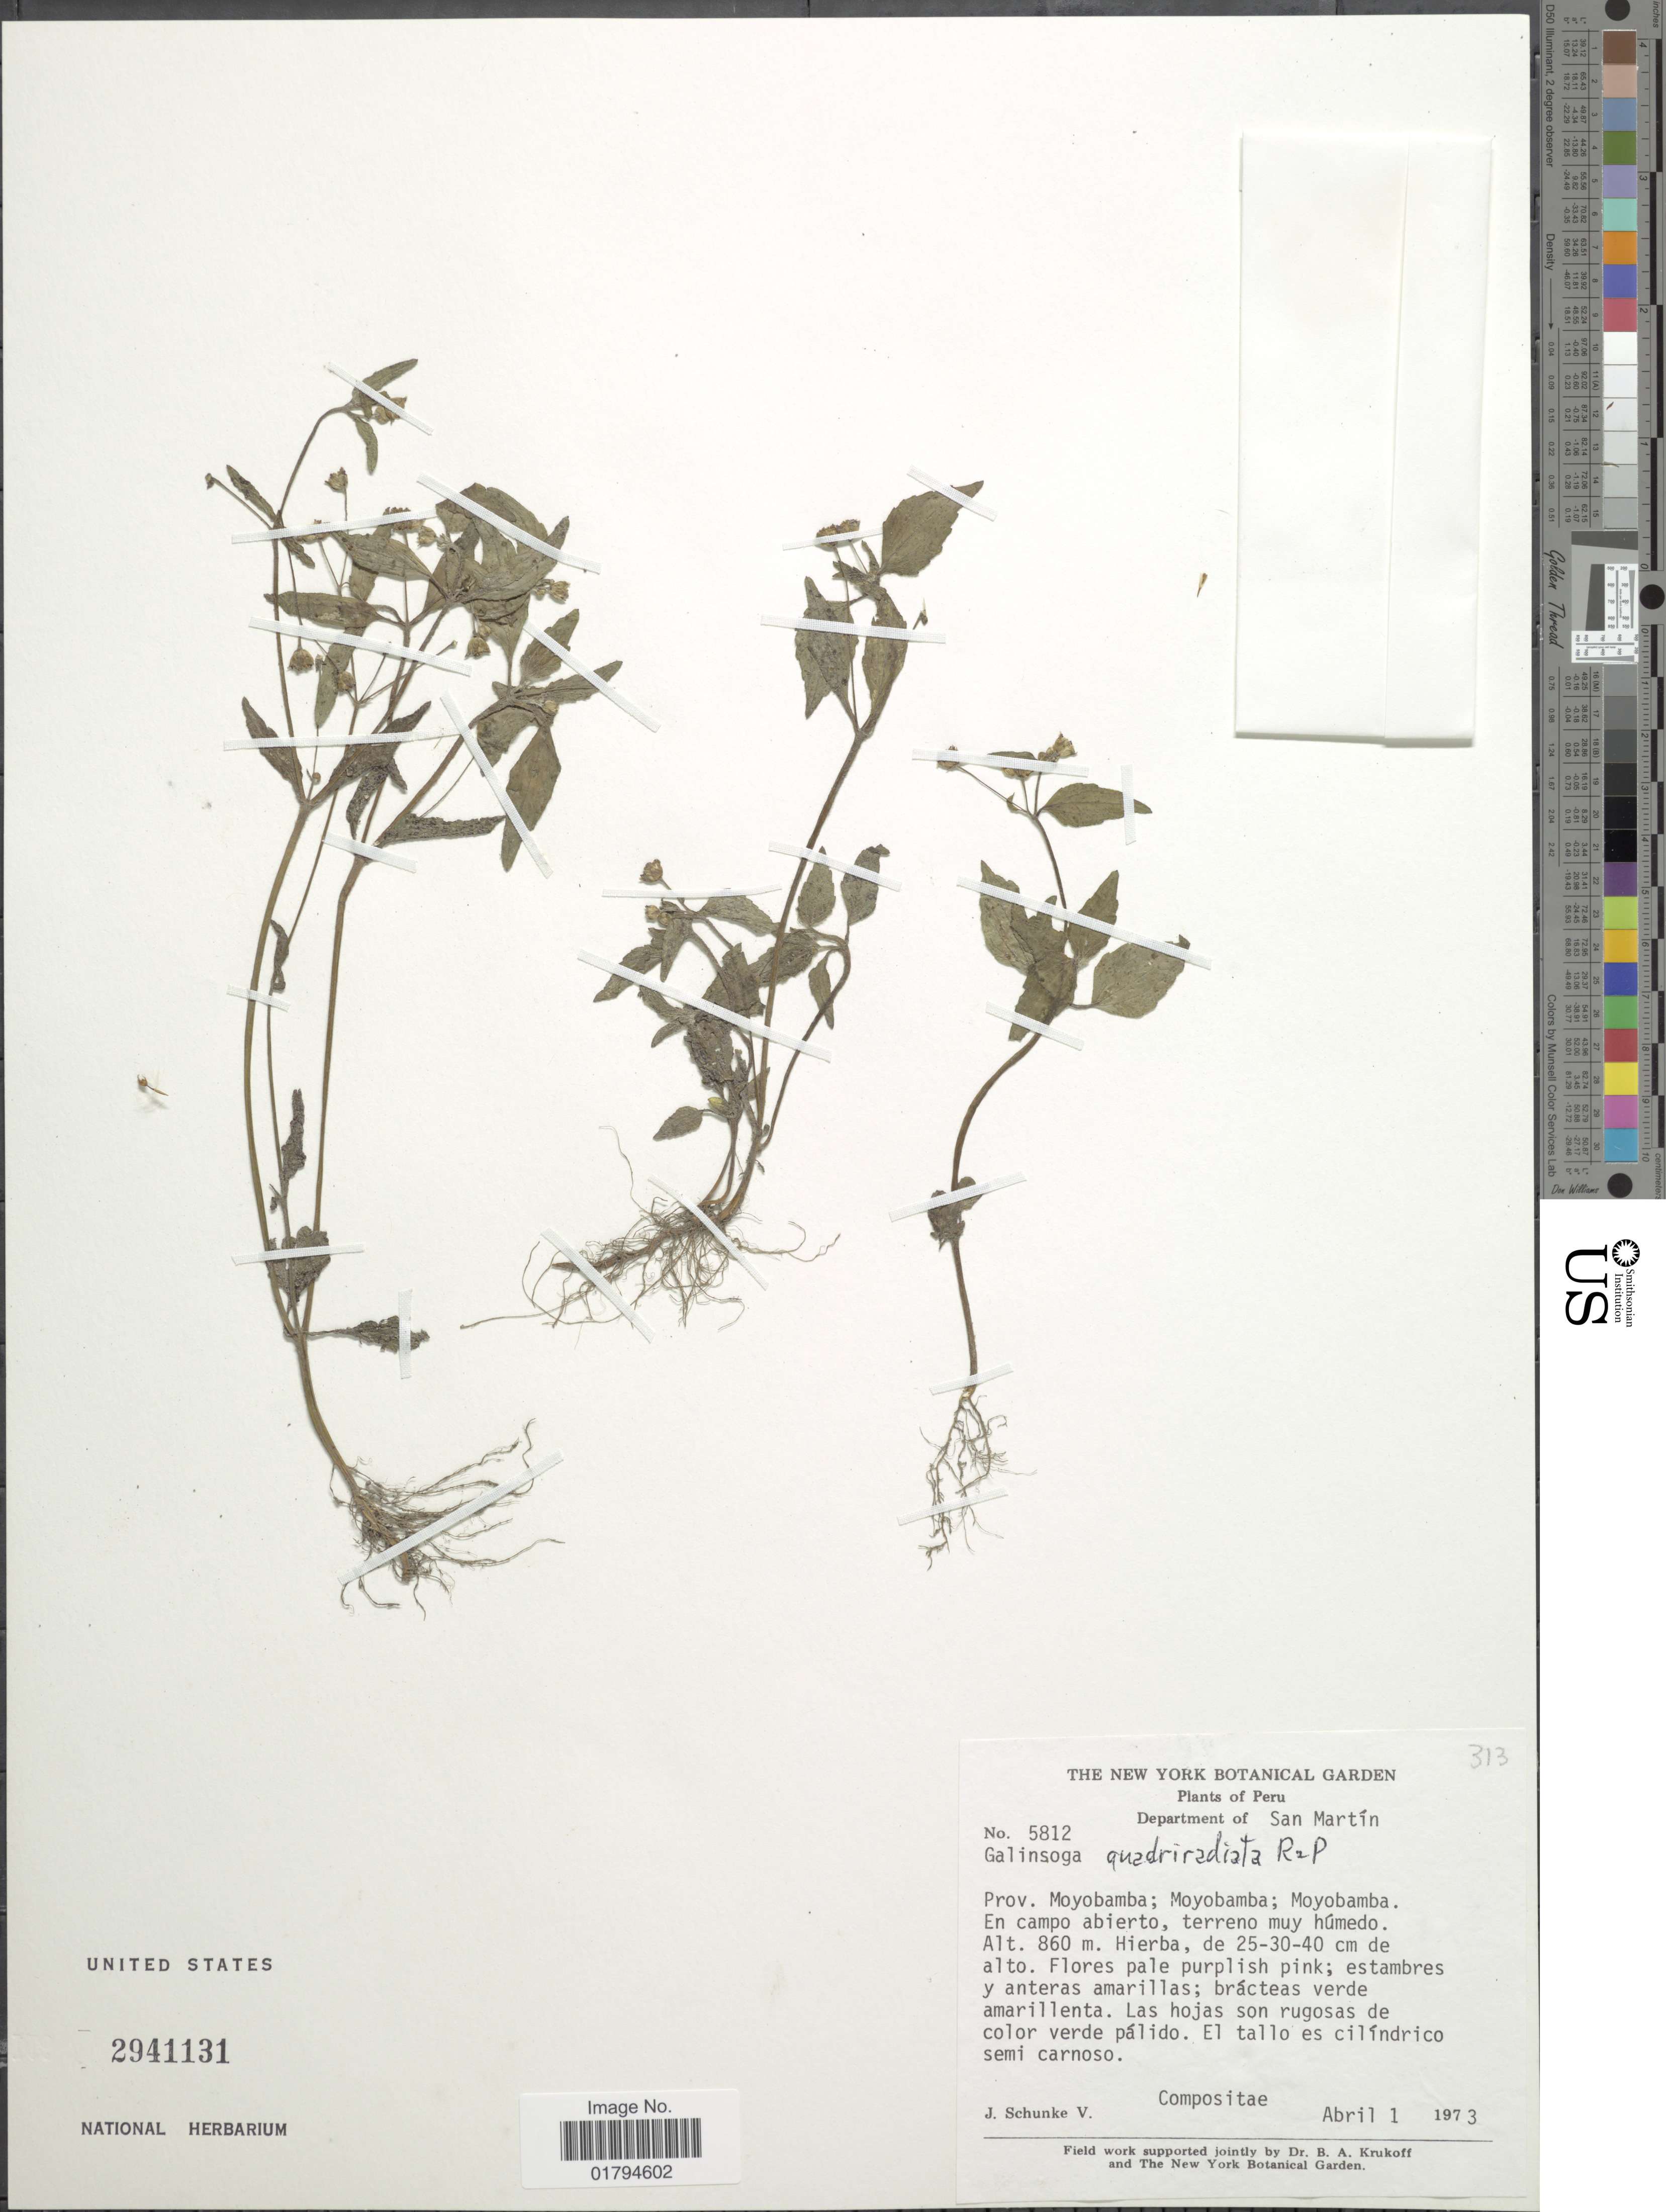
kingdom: Plantae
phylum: Tracheophyta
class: Magnoliopsida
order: Asterales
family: Asteraceae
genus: Galinsoga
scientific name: Galinsoga quadriradiata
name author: Ruiz & Pav.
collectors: J. Schunke Vigo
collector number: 5812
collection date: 1973-04-01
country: Peru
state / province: San Martín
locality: Prov. Moyobamba: Moyobamba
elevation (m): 860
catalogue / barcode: US 2941134